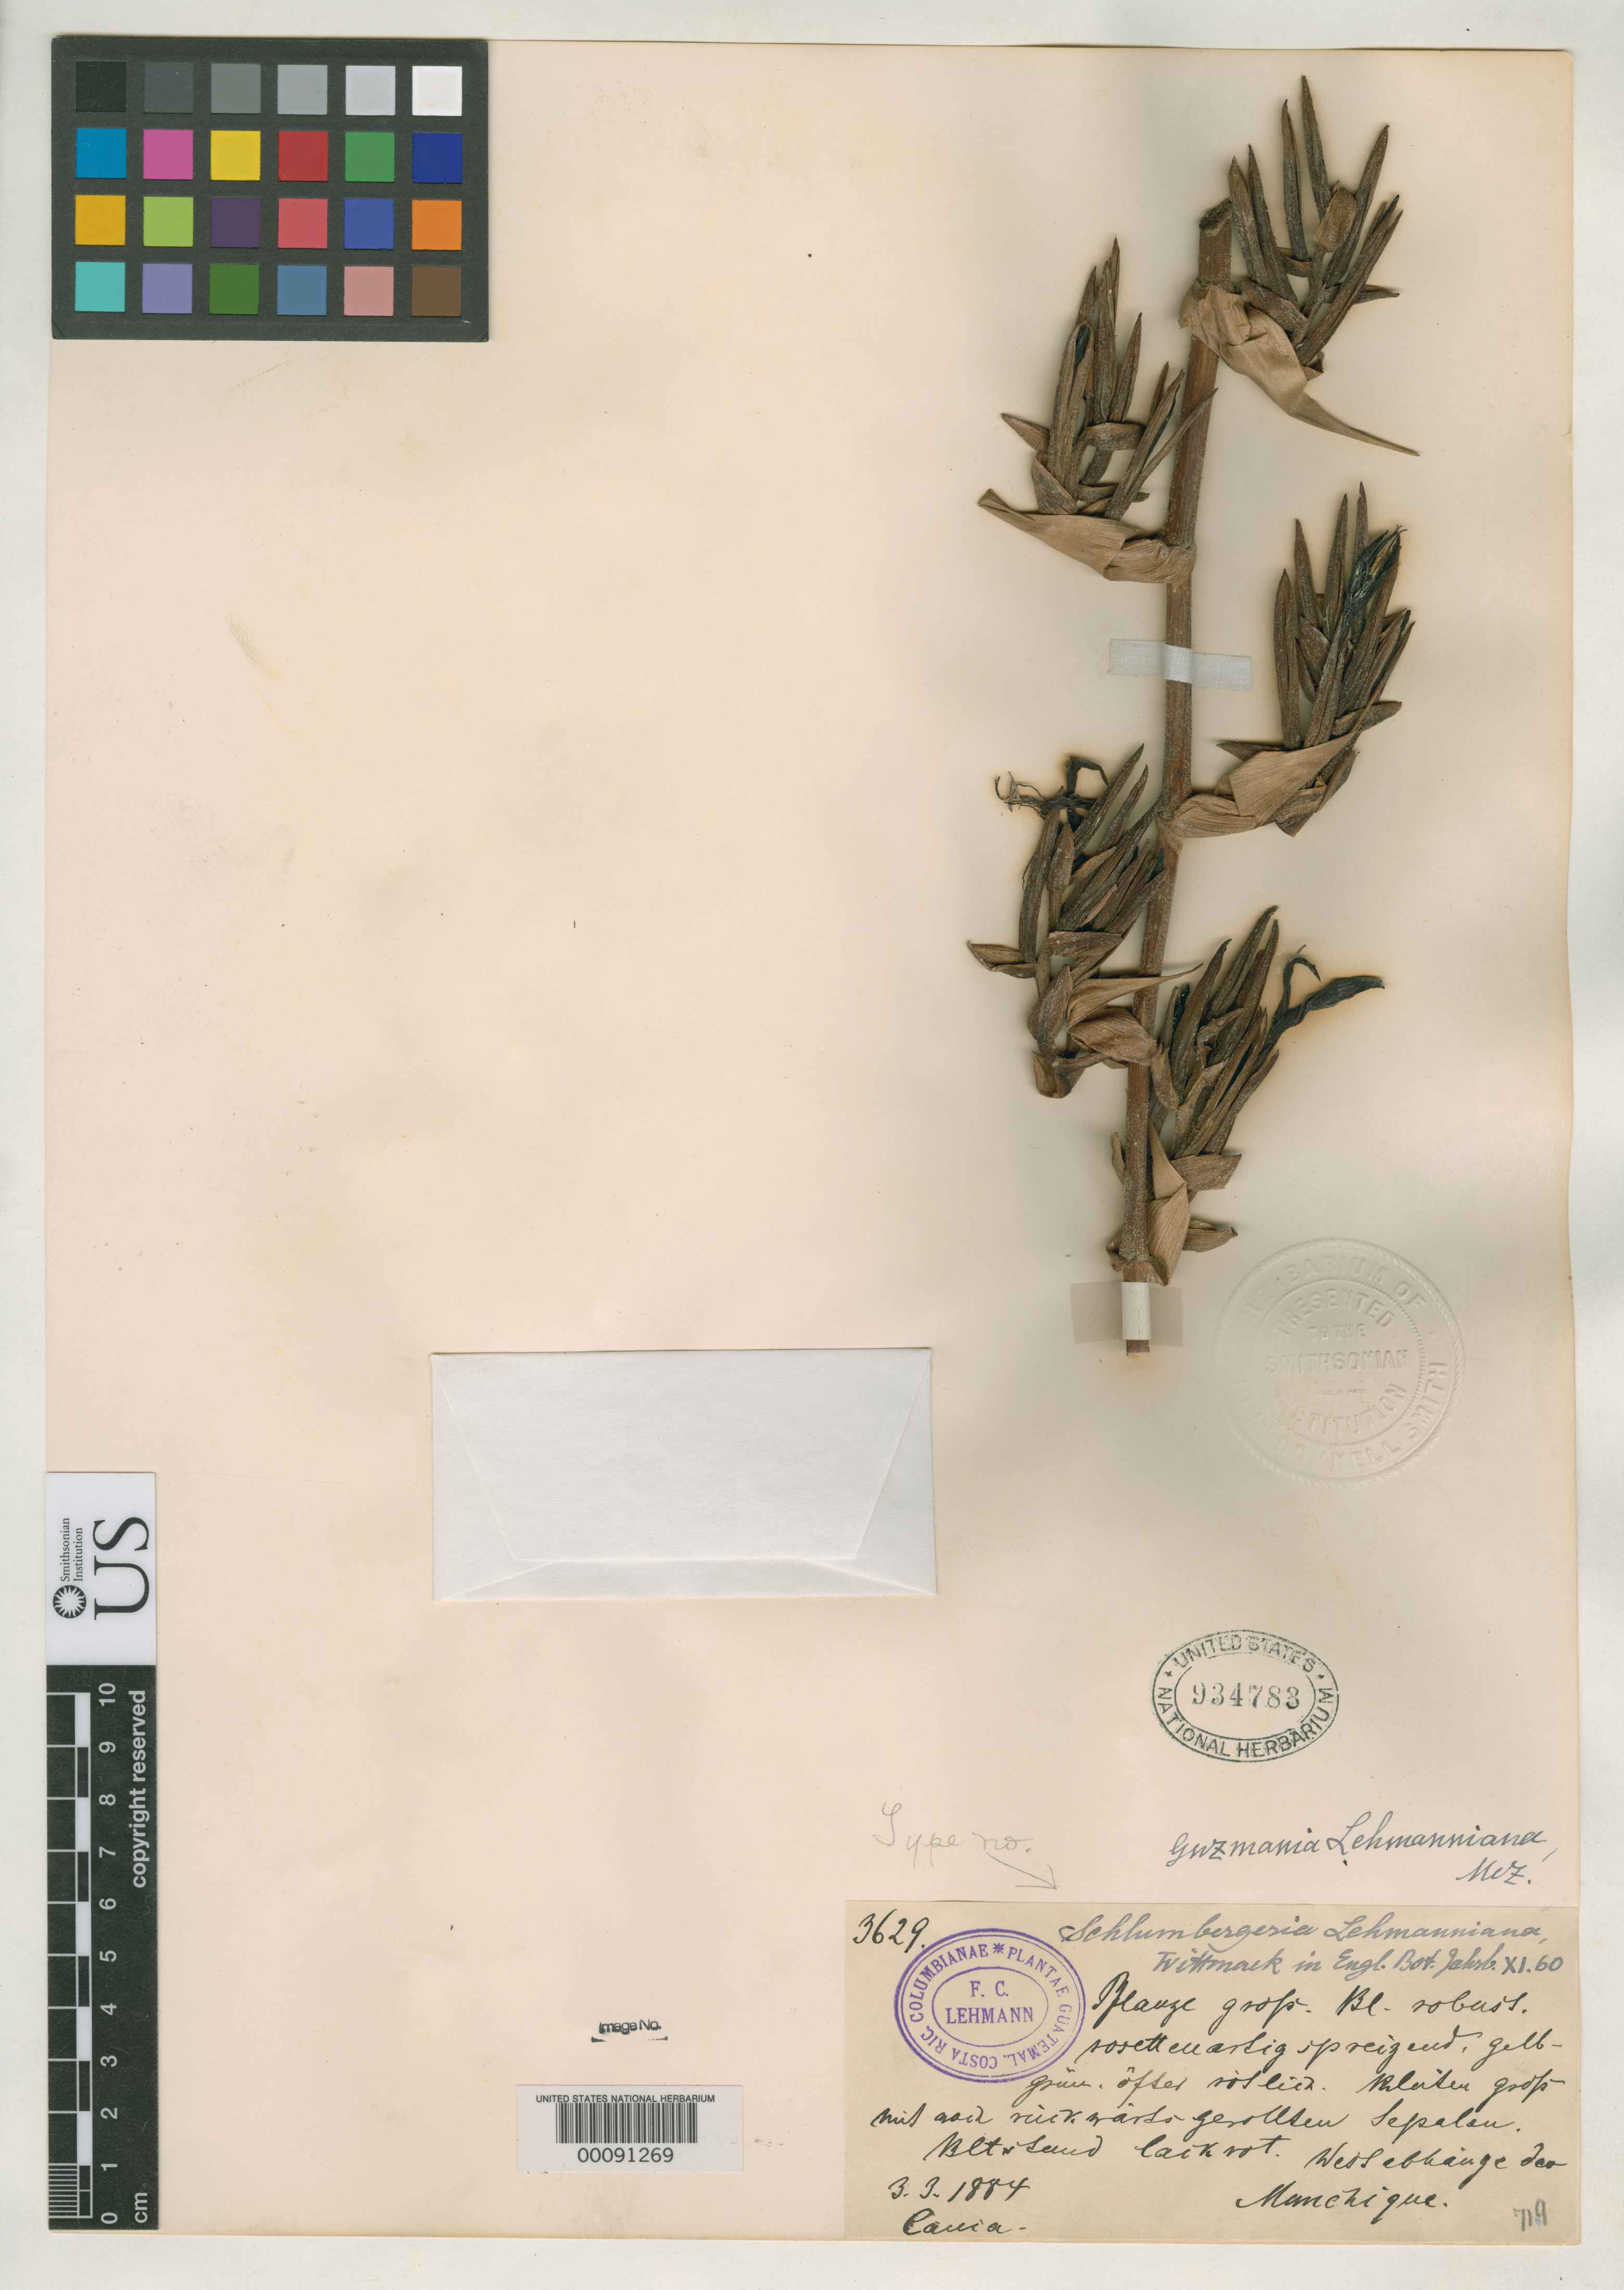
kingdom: Plantae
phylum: Tracheophyta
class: Liliopsida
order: Poales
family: Bromeliaceae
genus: Schlumbergeria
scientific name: Schlumbergeria lehmanniana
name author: Wittmack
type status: Isotype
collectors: F. C. Lehmann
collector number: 3629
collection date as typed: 1884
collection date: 1884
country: Colombia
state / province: Cauca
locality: Cerro Munchique.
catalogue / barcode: US 934783